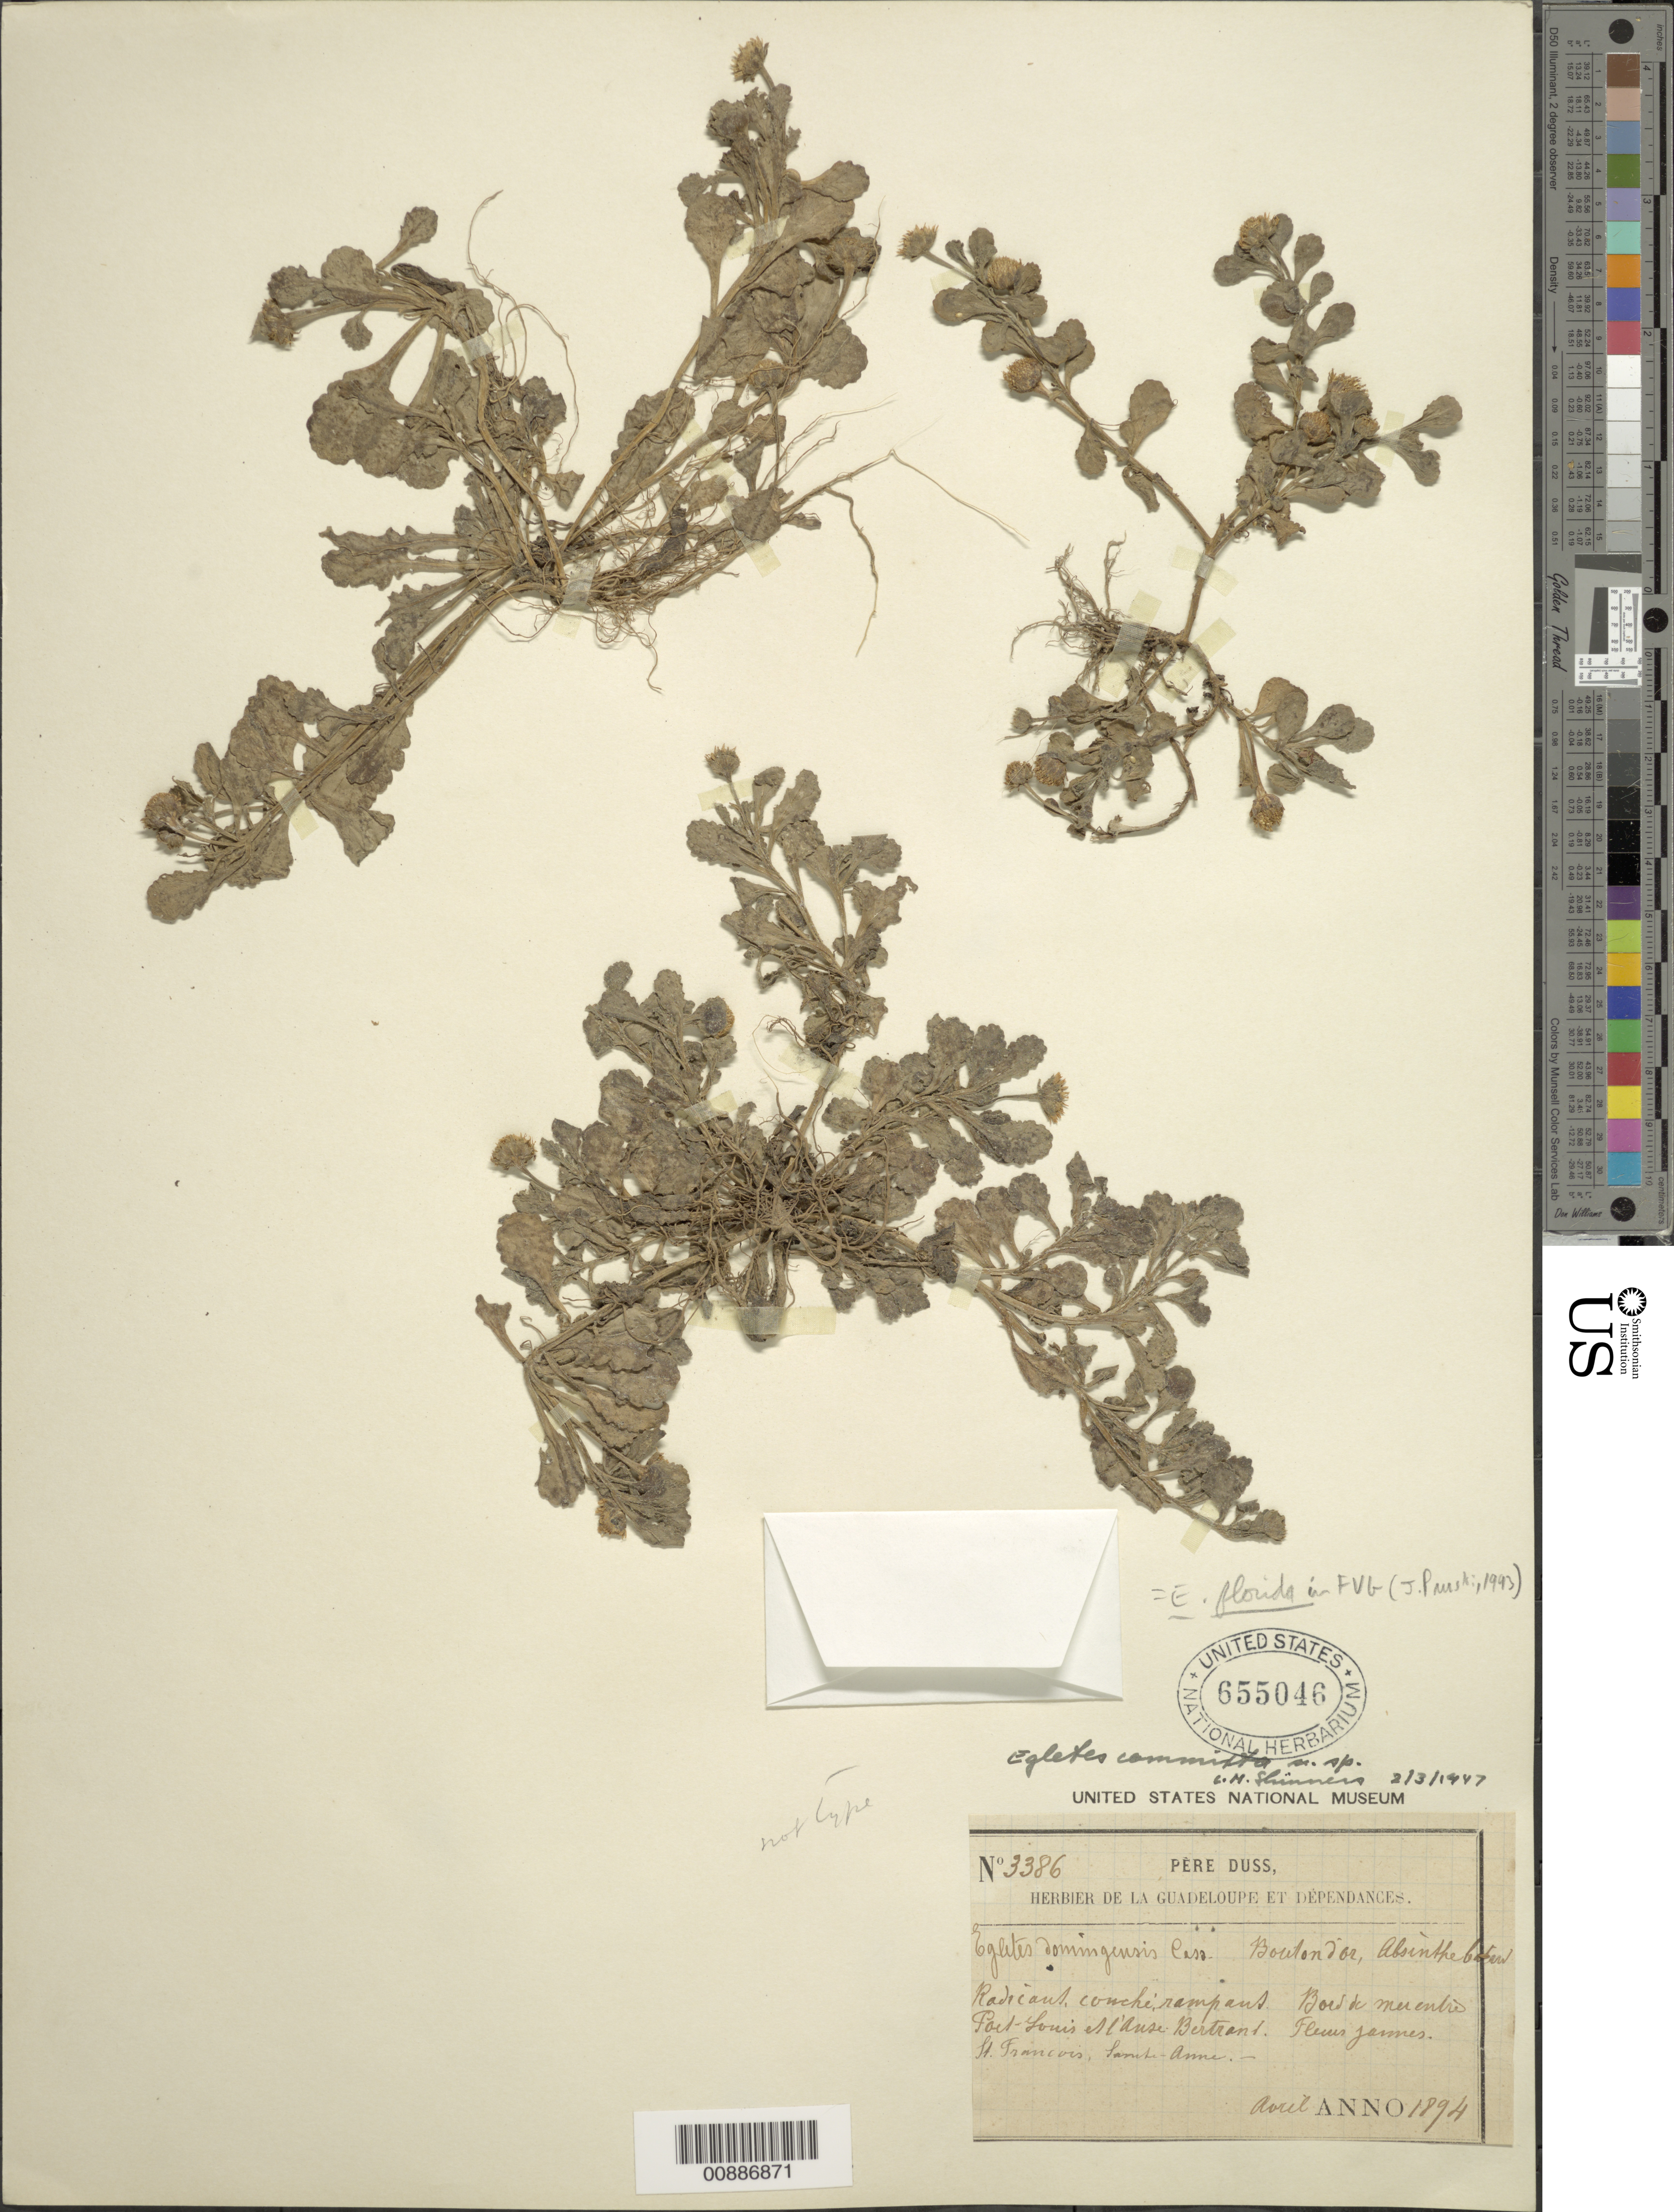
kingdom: Plantae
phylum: Tracheophyta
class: Magnoliopsida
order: Asterales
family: Asteraceae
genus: Egletes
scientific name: Egletes florida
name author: Shinners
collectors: Père Duss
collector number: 3386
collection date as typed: Apr 1894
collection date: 1894-04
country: Guadeloupe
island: Grande Terre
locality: Entre Port-Louis et l'Ause-Bertrand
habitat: Bord de mer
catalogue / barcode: US 655046